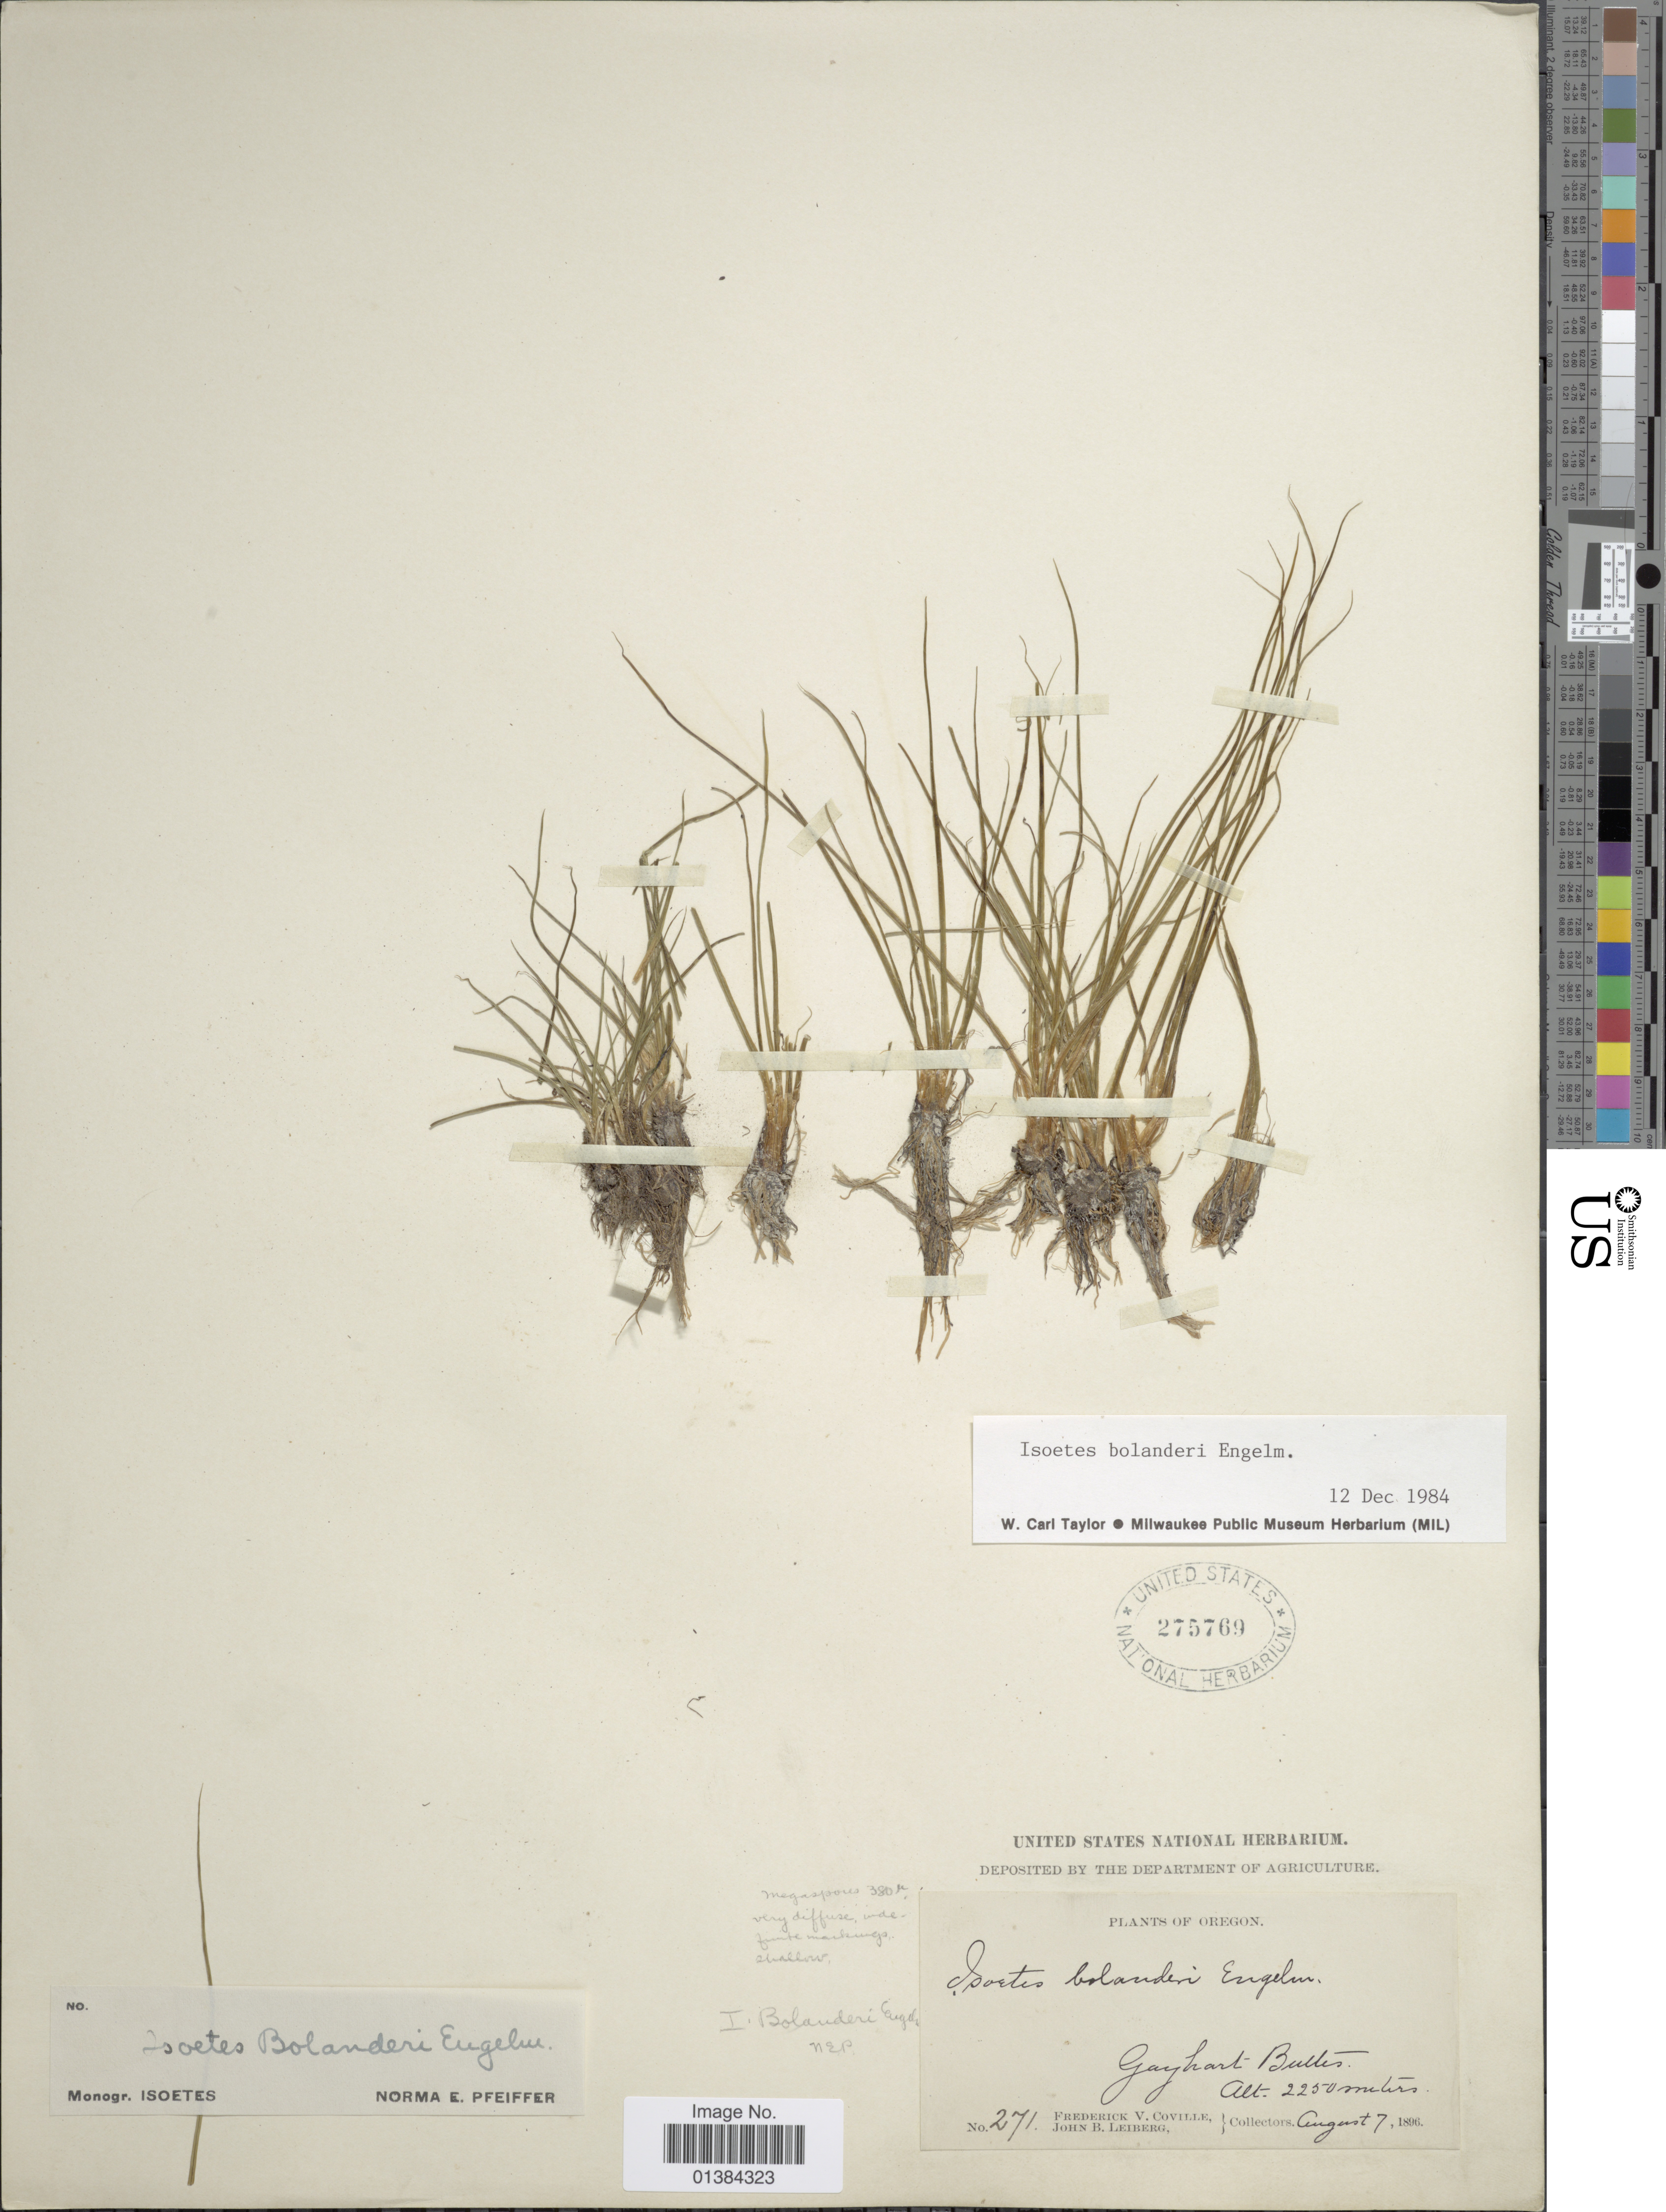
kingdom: Plantae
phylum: Tracheophyta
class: Lycopodiopsida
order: Isoetales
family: Isoetaceae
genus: Isoetes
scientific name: Isoetes bolanderi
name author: Engelm.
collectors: F. V. Coville & J. B. Leiberg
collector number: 271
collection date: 1896-08-07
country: United States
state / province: Oregon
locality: Gayhart Buttes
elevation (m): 2250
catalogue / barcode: US 275769